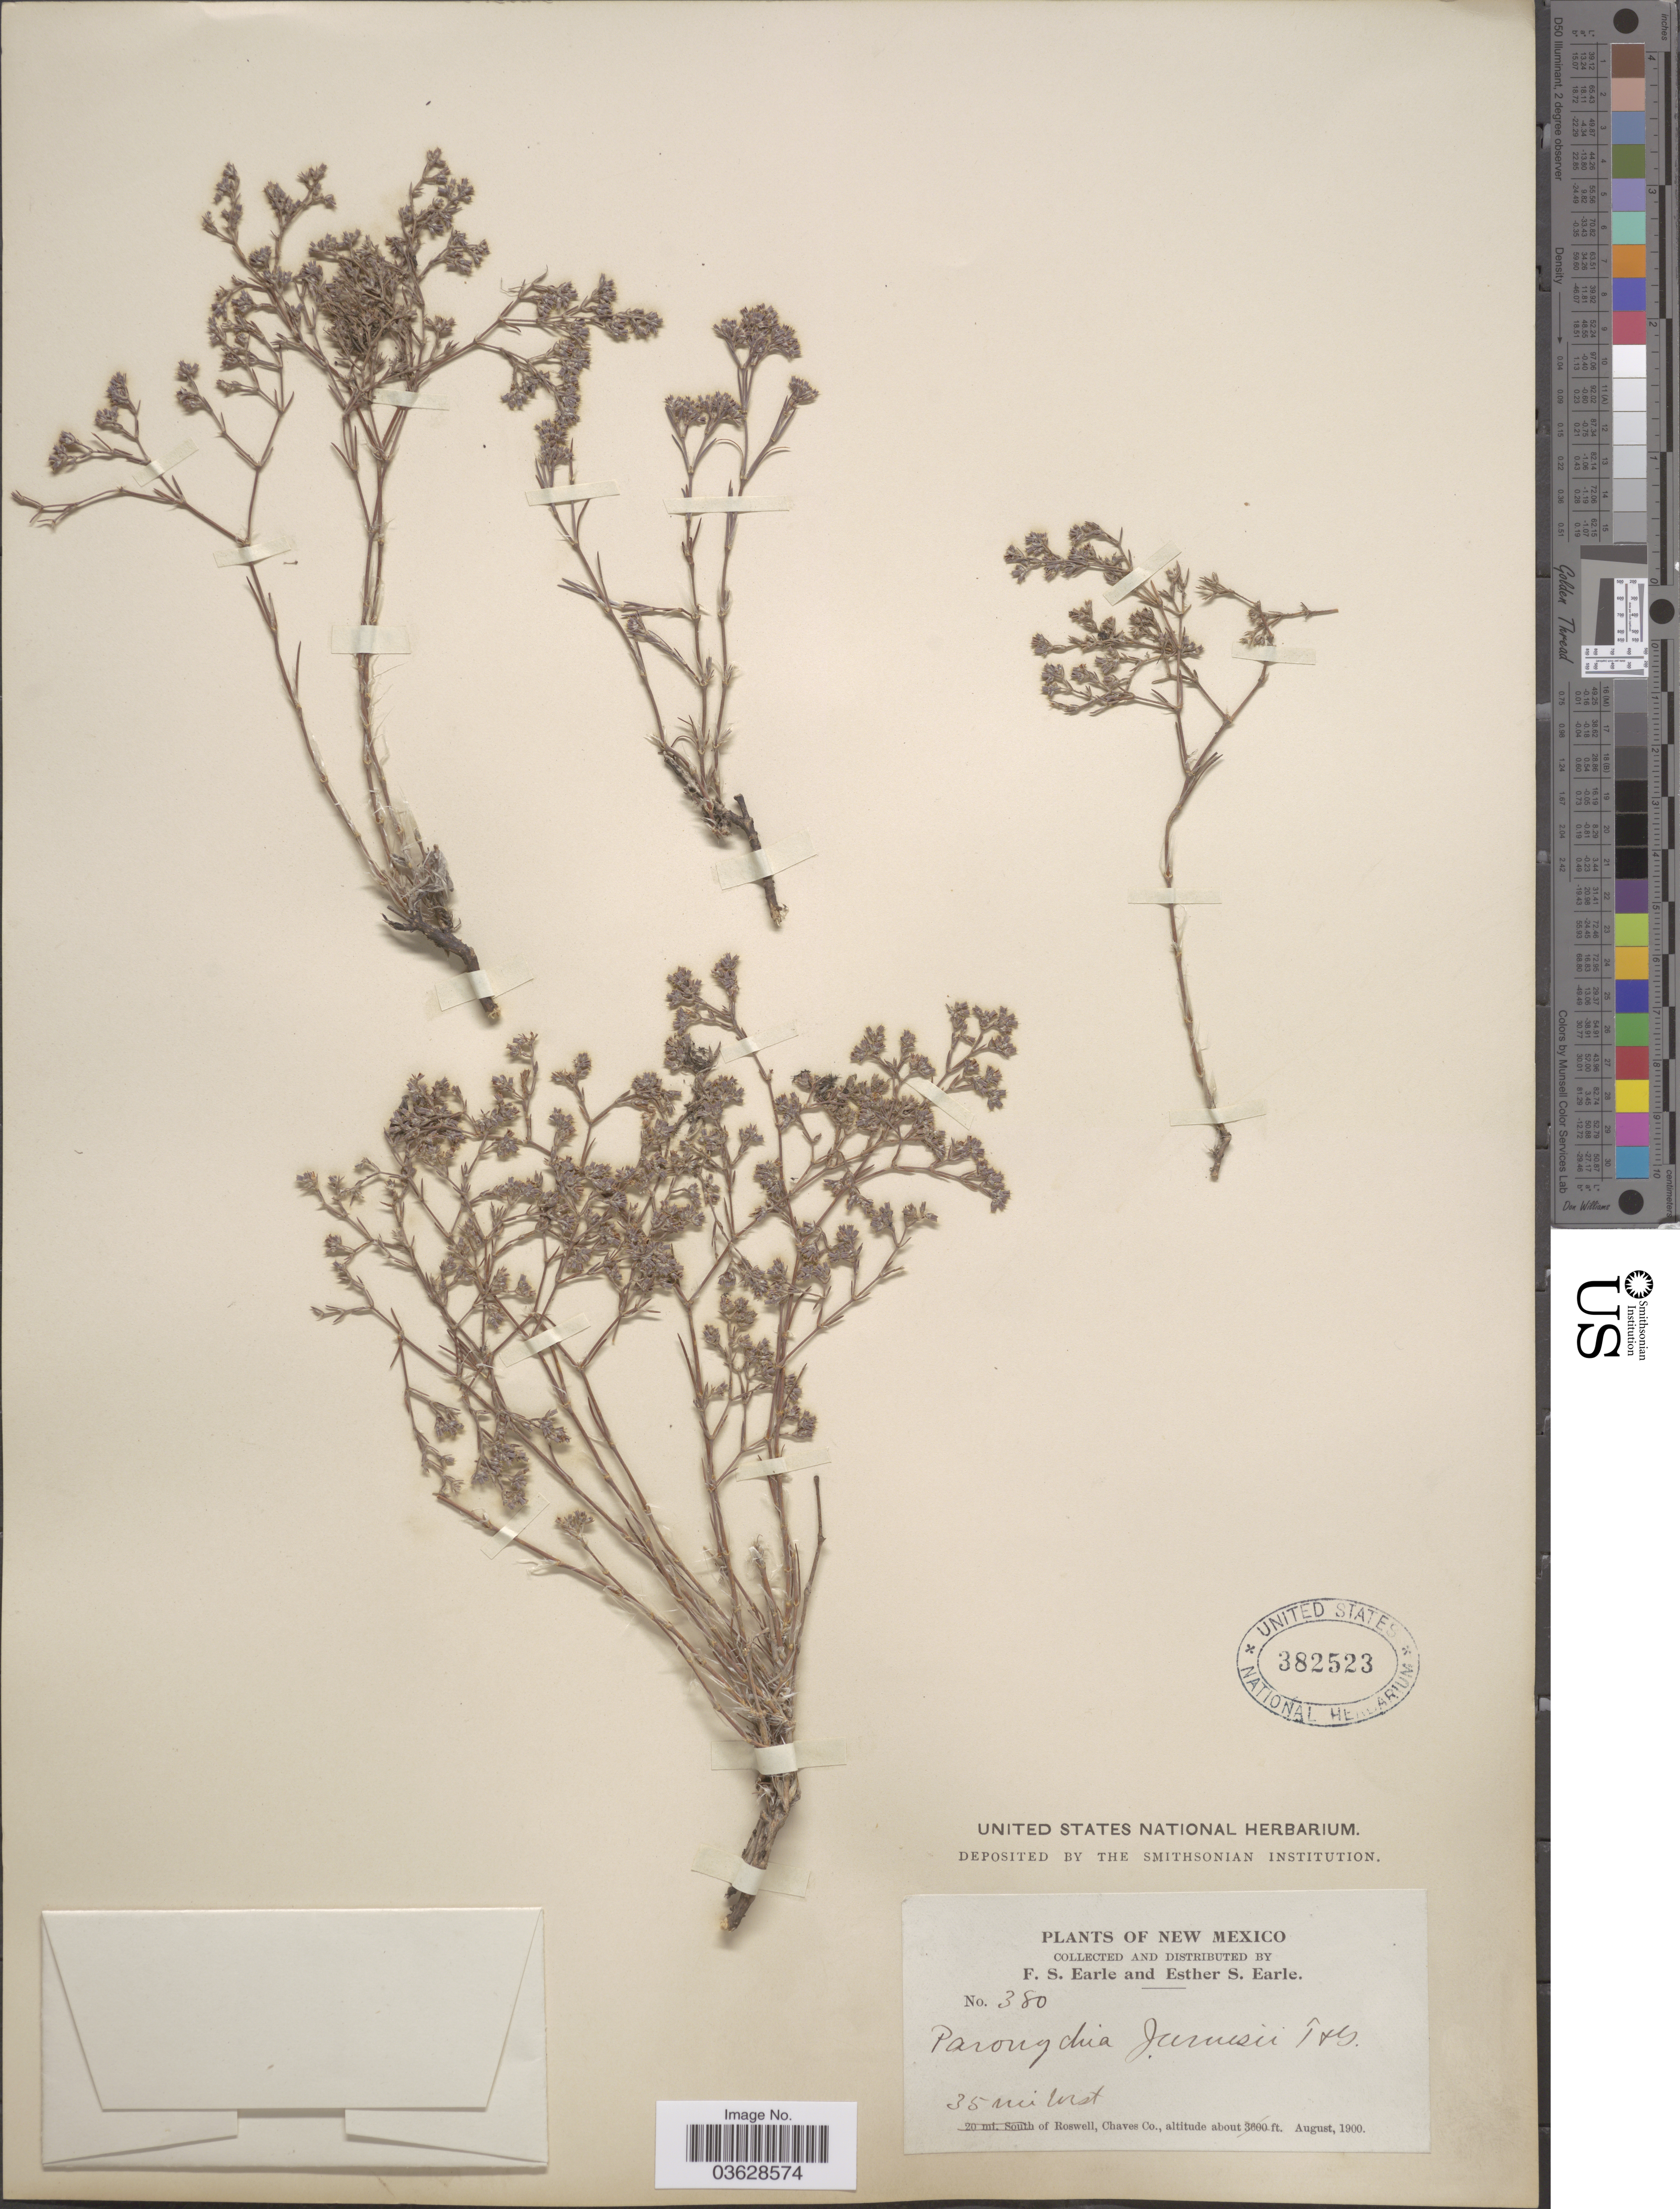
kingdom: Plantae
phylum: Tracheophyta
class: Magnoliopsida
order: Caryophyllales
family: Caryophyllaceae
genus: Paronychia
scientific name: Paronychia jamesii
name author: Torr. & A. Gray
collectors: F. S. Earle & E. S. Earle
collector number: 380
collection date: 1900-08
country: United States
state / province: New Mexico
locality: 35 mi west of Roswell, Chaves Co.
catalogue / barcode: US 382523